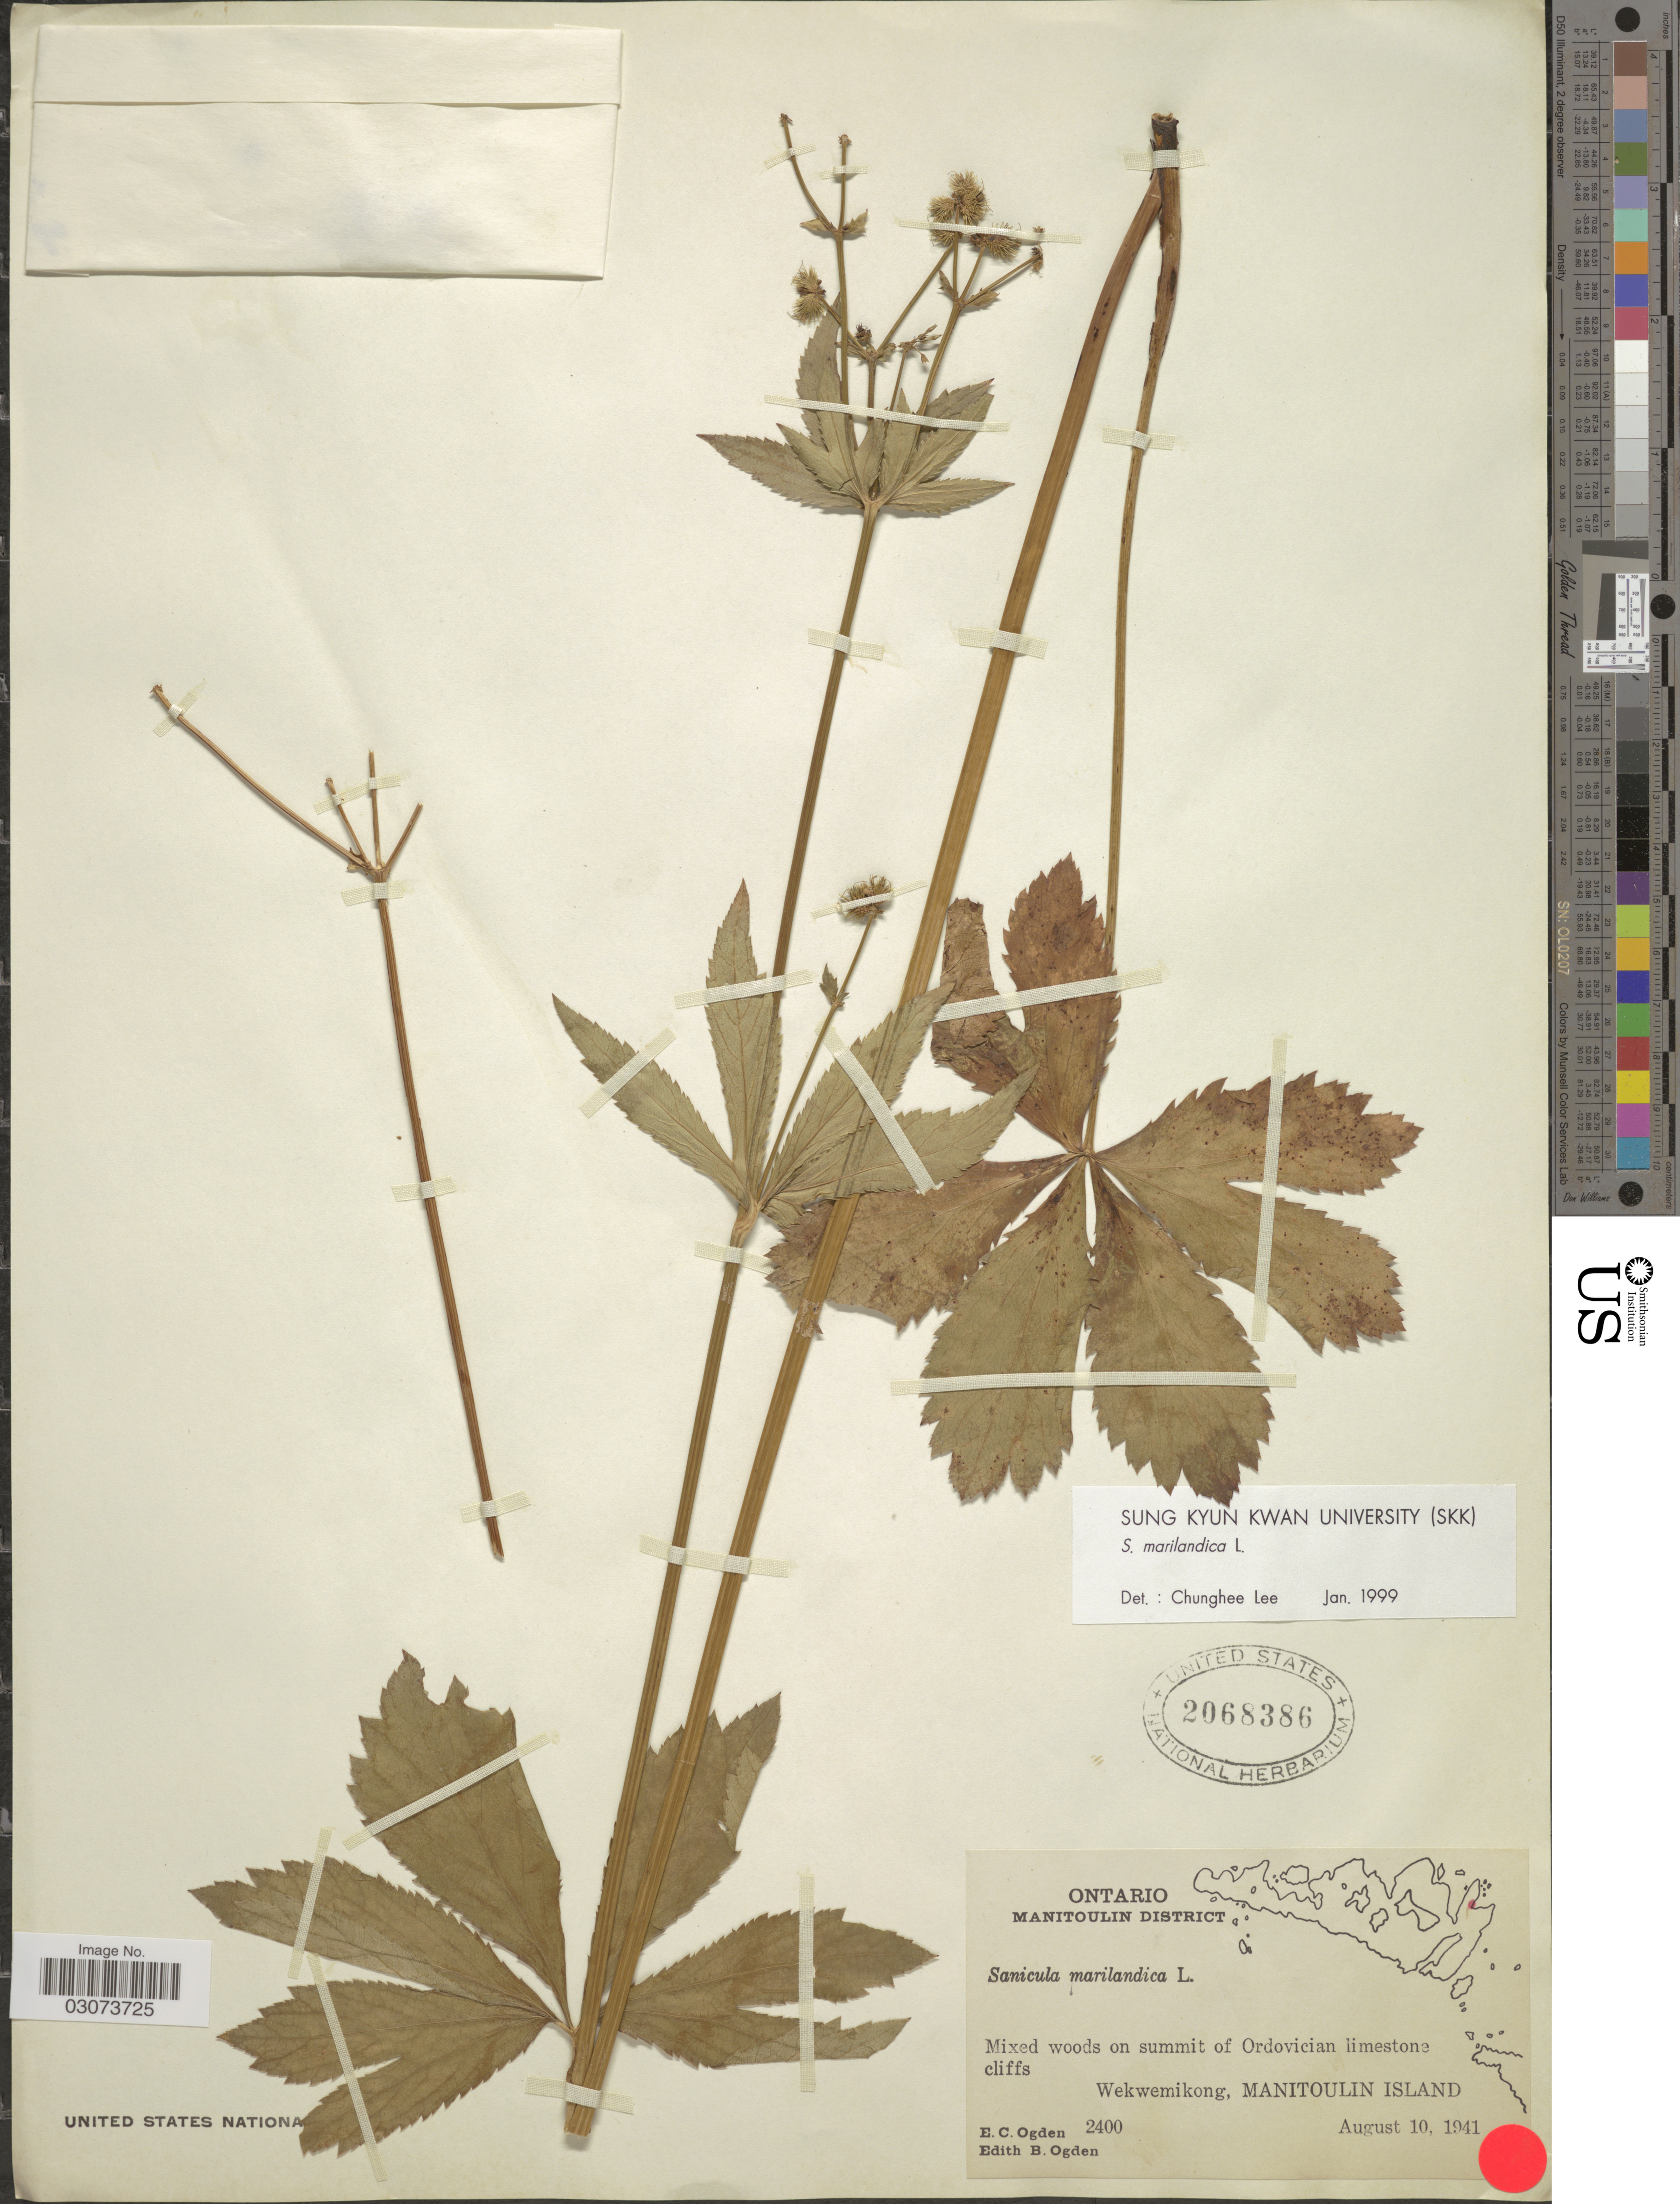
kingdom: Plantae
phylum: Tracheophyta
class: Magnoliopsida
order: Apiales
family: Apiaceae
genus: Sanicula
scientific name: Sanicula marilandica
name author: L.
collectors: E. Ogden & E. Ogden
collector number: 2400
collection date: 1941-08-10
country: Canada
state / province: Ontario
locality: Manitoulin District. Wekwemikong, Manitoulin Island.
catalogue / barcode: US 2068386